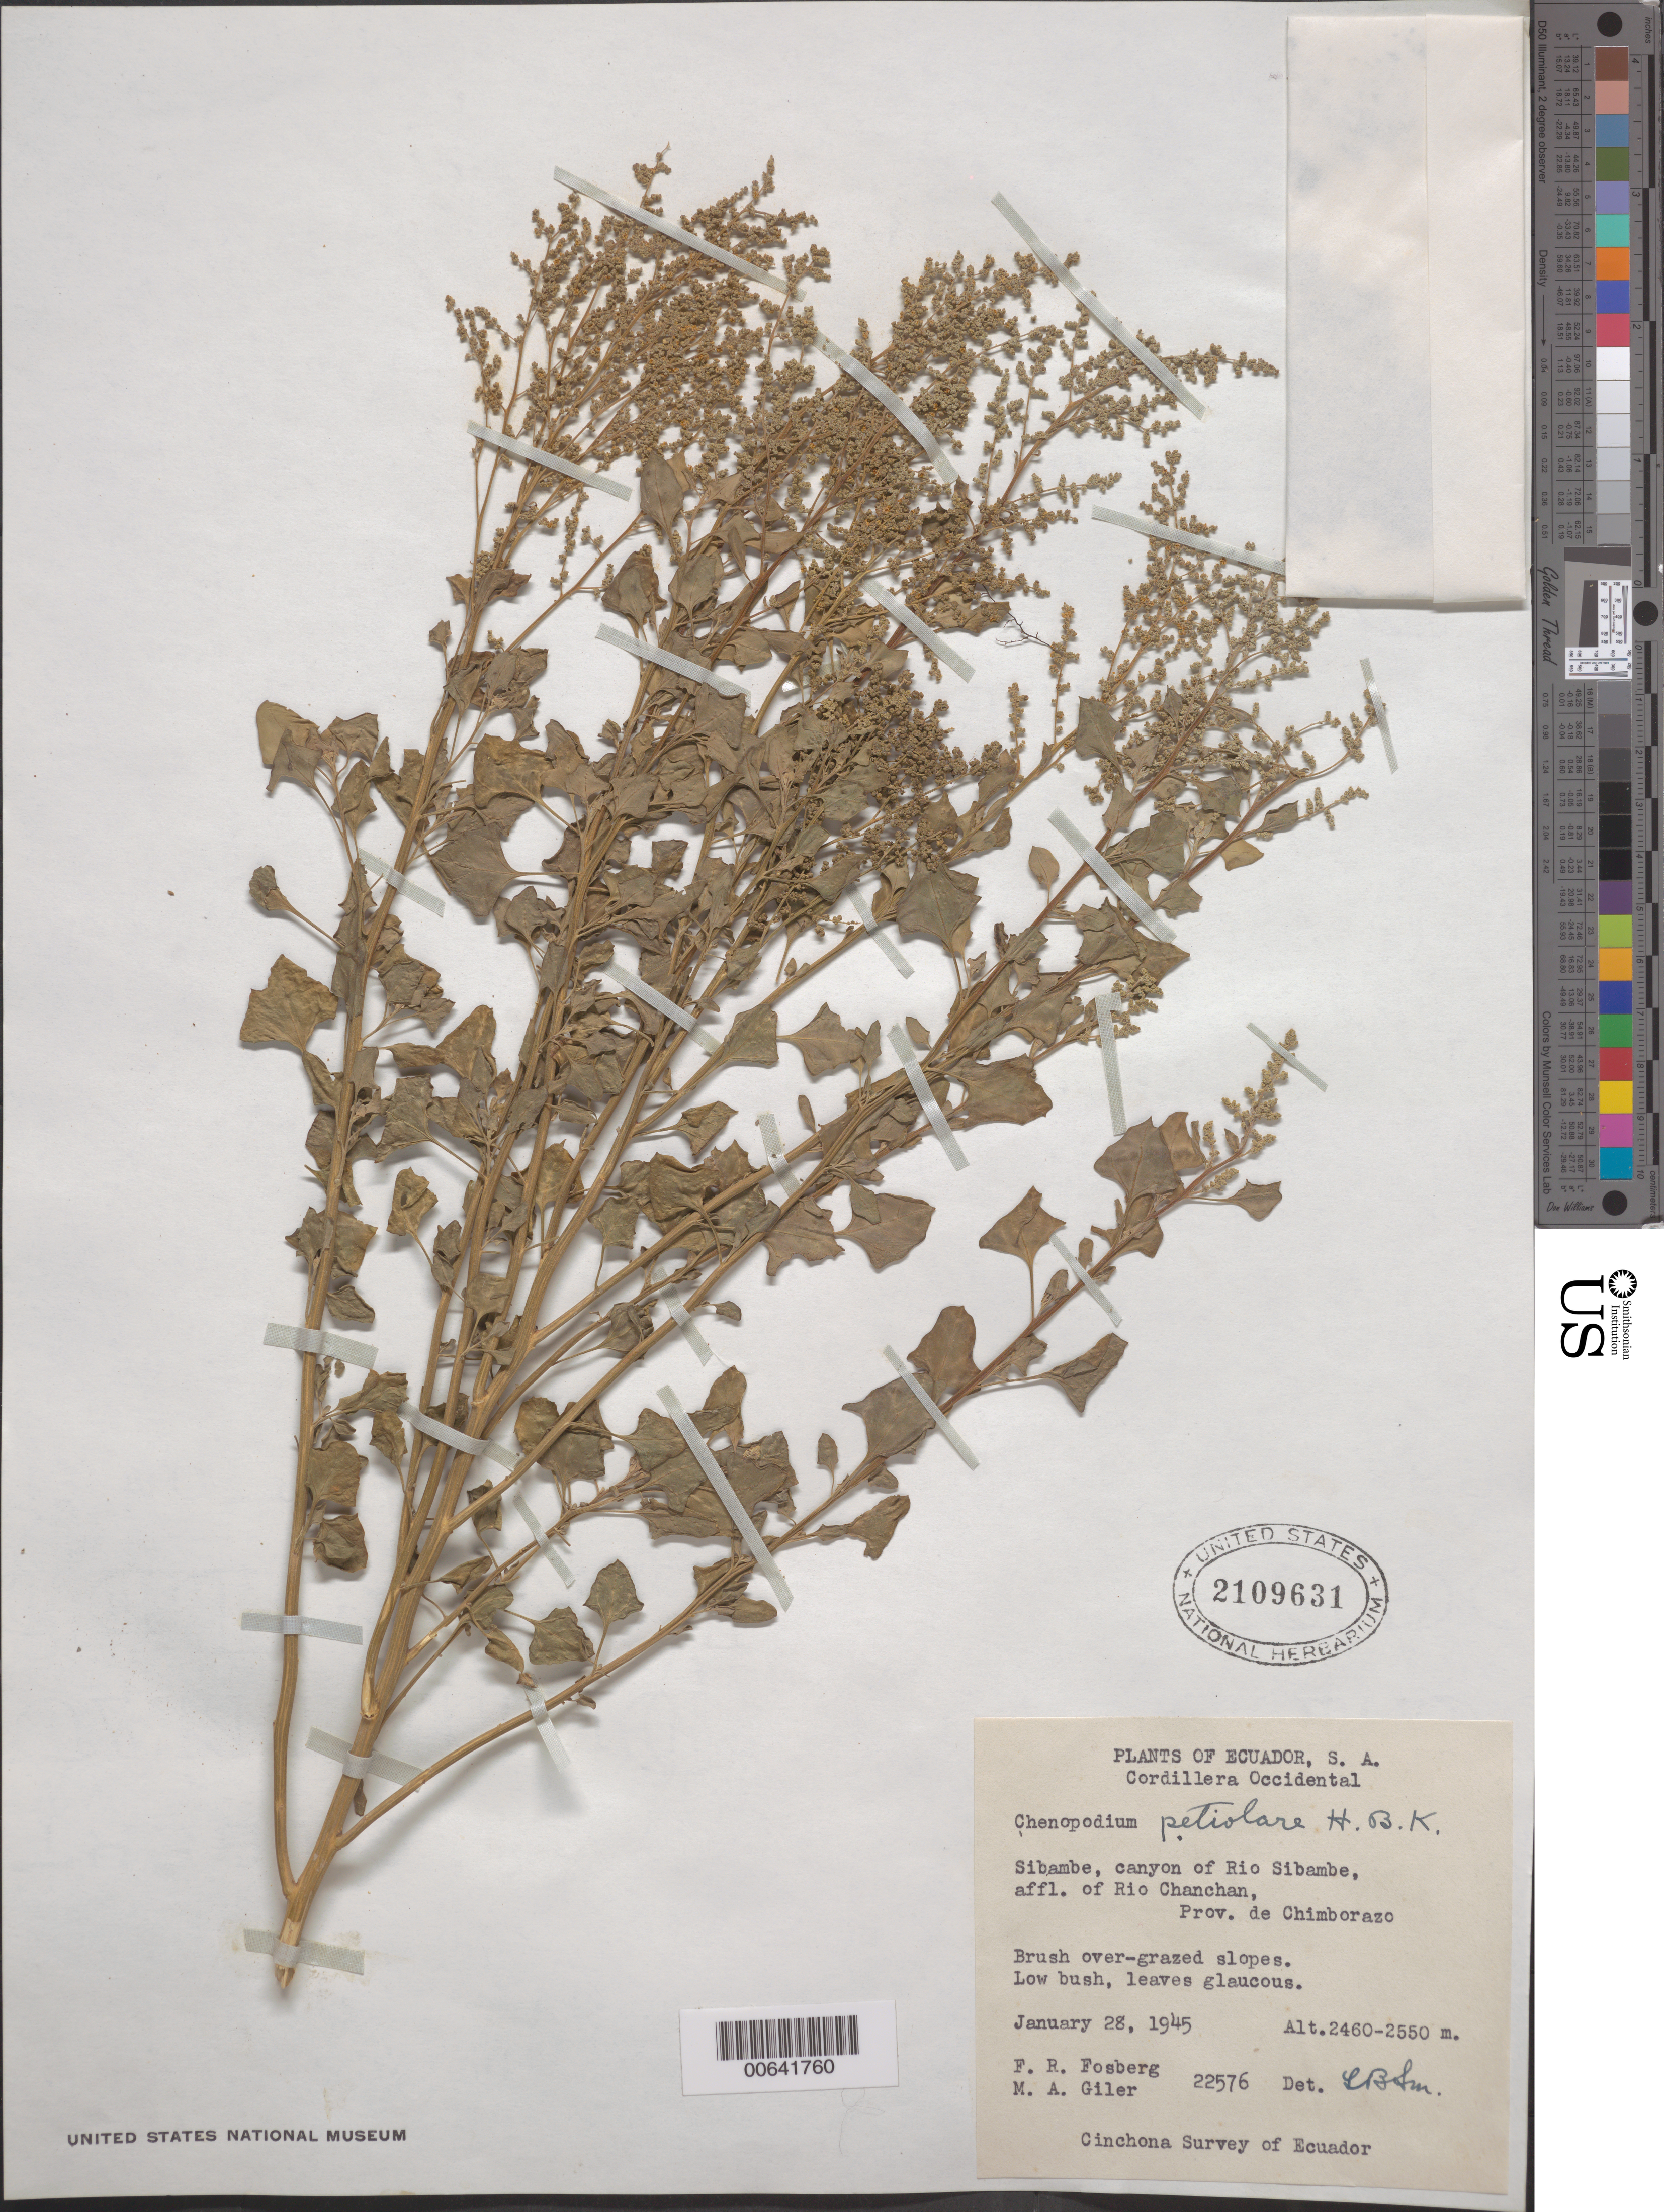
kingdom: Plantae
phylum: Tracheophyta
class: Magnoliopsida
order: Caryophyllales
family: Amaranthaceae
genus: Chenopodium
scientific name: Chenopodium petiolare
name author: Kunth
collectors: F. R. Fosberg & M. Giler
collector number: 22576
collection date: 1945-01-28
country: Ecuador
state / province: Chimborazo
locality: Cordillera Occidental. Sibambe, canyon of Rio Sibambe, affl. of Rio Chanchan.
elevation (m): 2460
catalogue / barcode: US 2109631